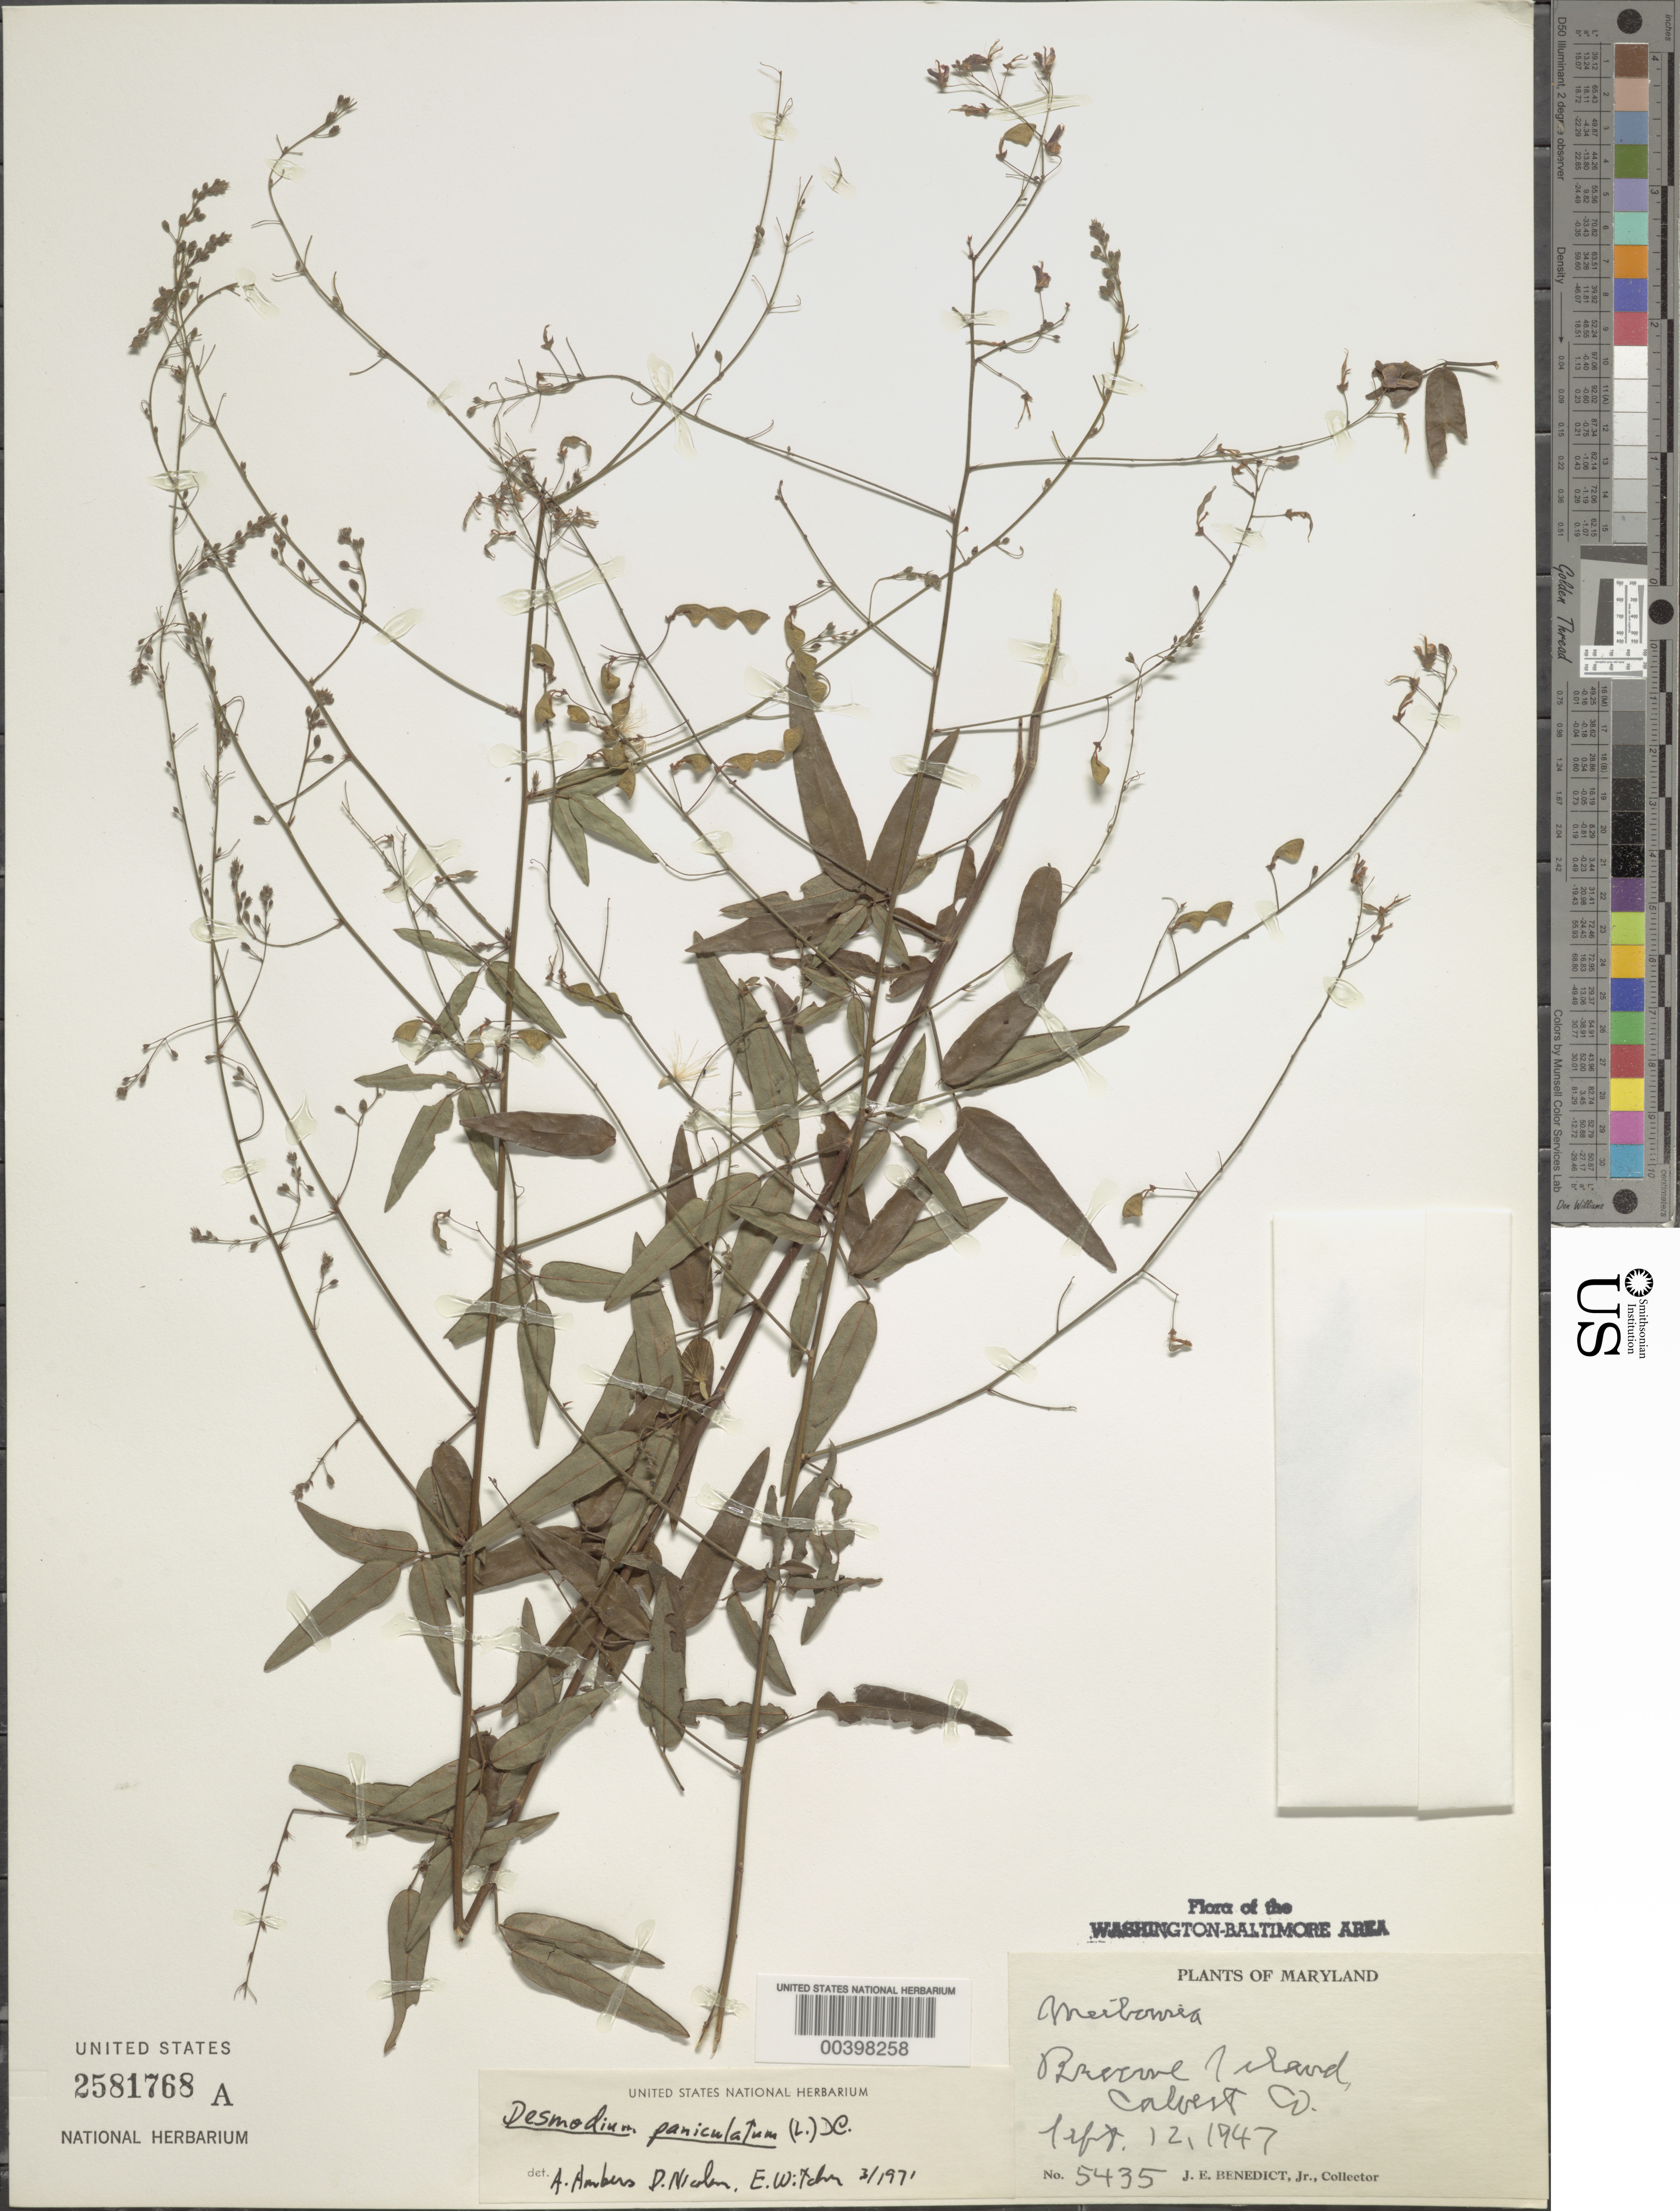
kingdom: Plantae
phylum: Tracheophyta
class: Magnoliopsida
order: Fabales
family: Fabaceae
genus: Desmodium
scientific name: Desmodium paniculatum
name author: (L.) DC.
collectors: J. E. Benedict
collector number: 5435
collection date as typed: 12 Sep 1947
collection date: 1947-09-12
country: United States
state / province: Maryland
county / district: Calvert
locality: Bre? Island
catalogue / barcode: US 2581768A